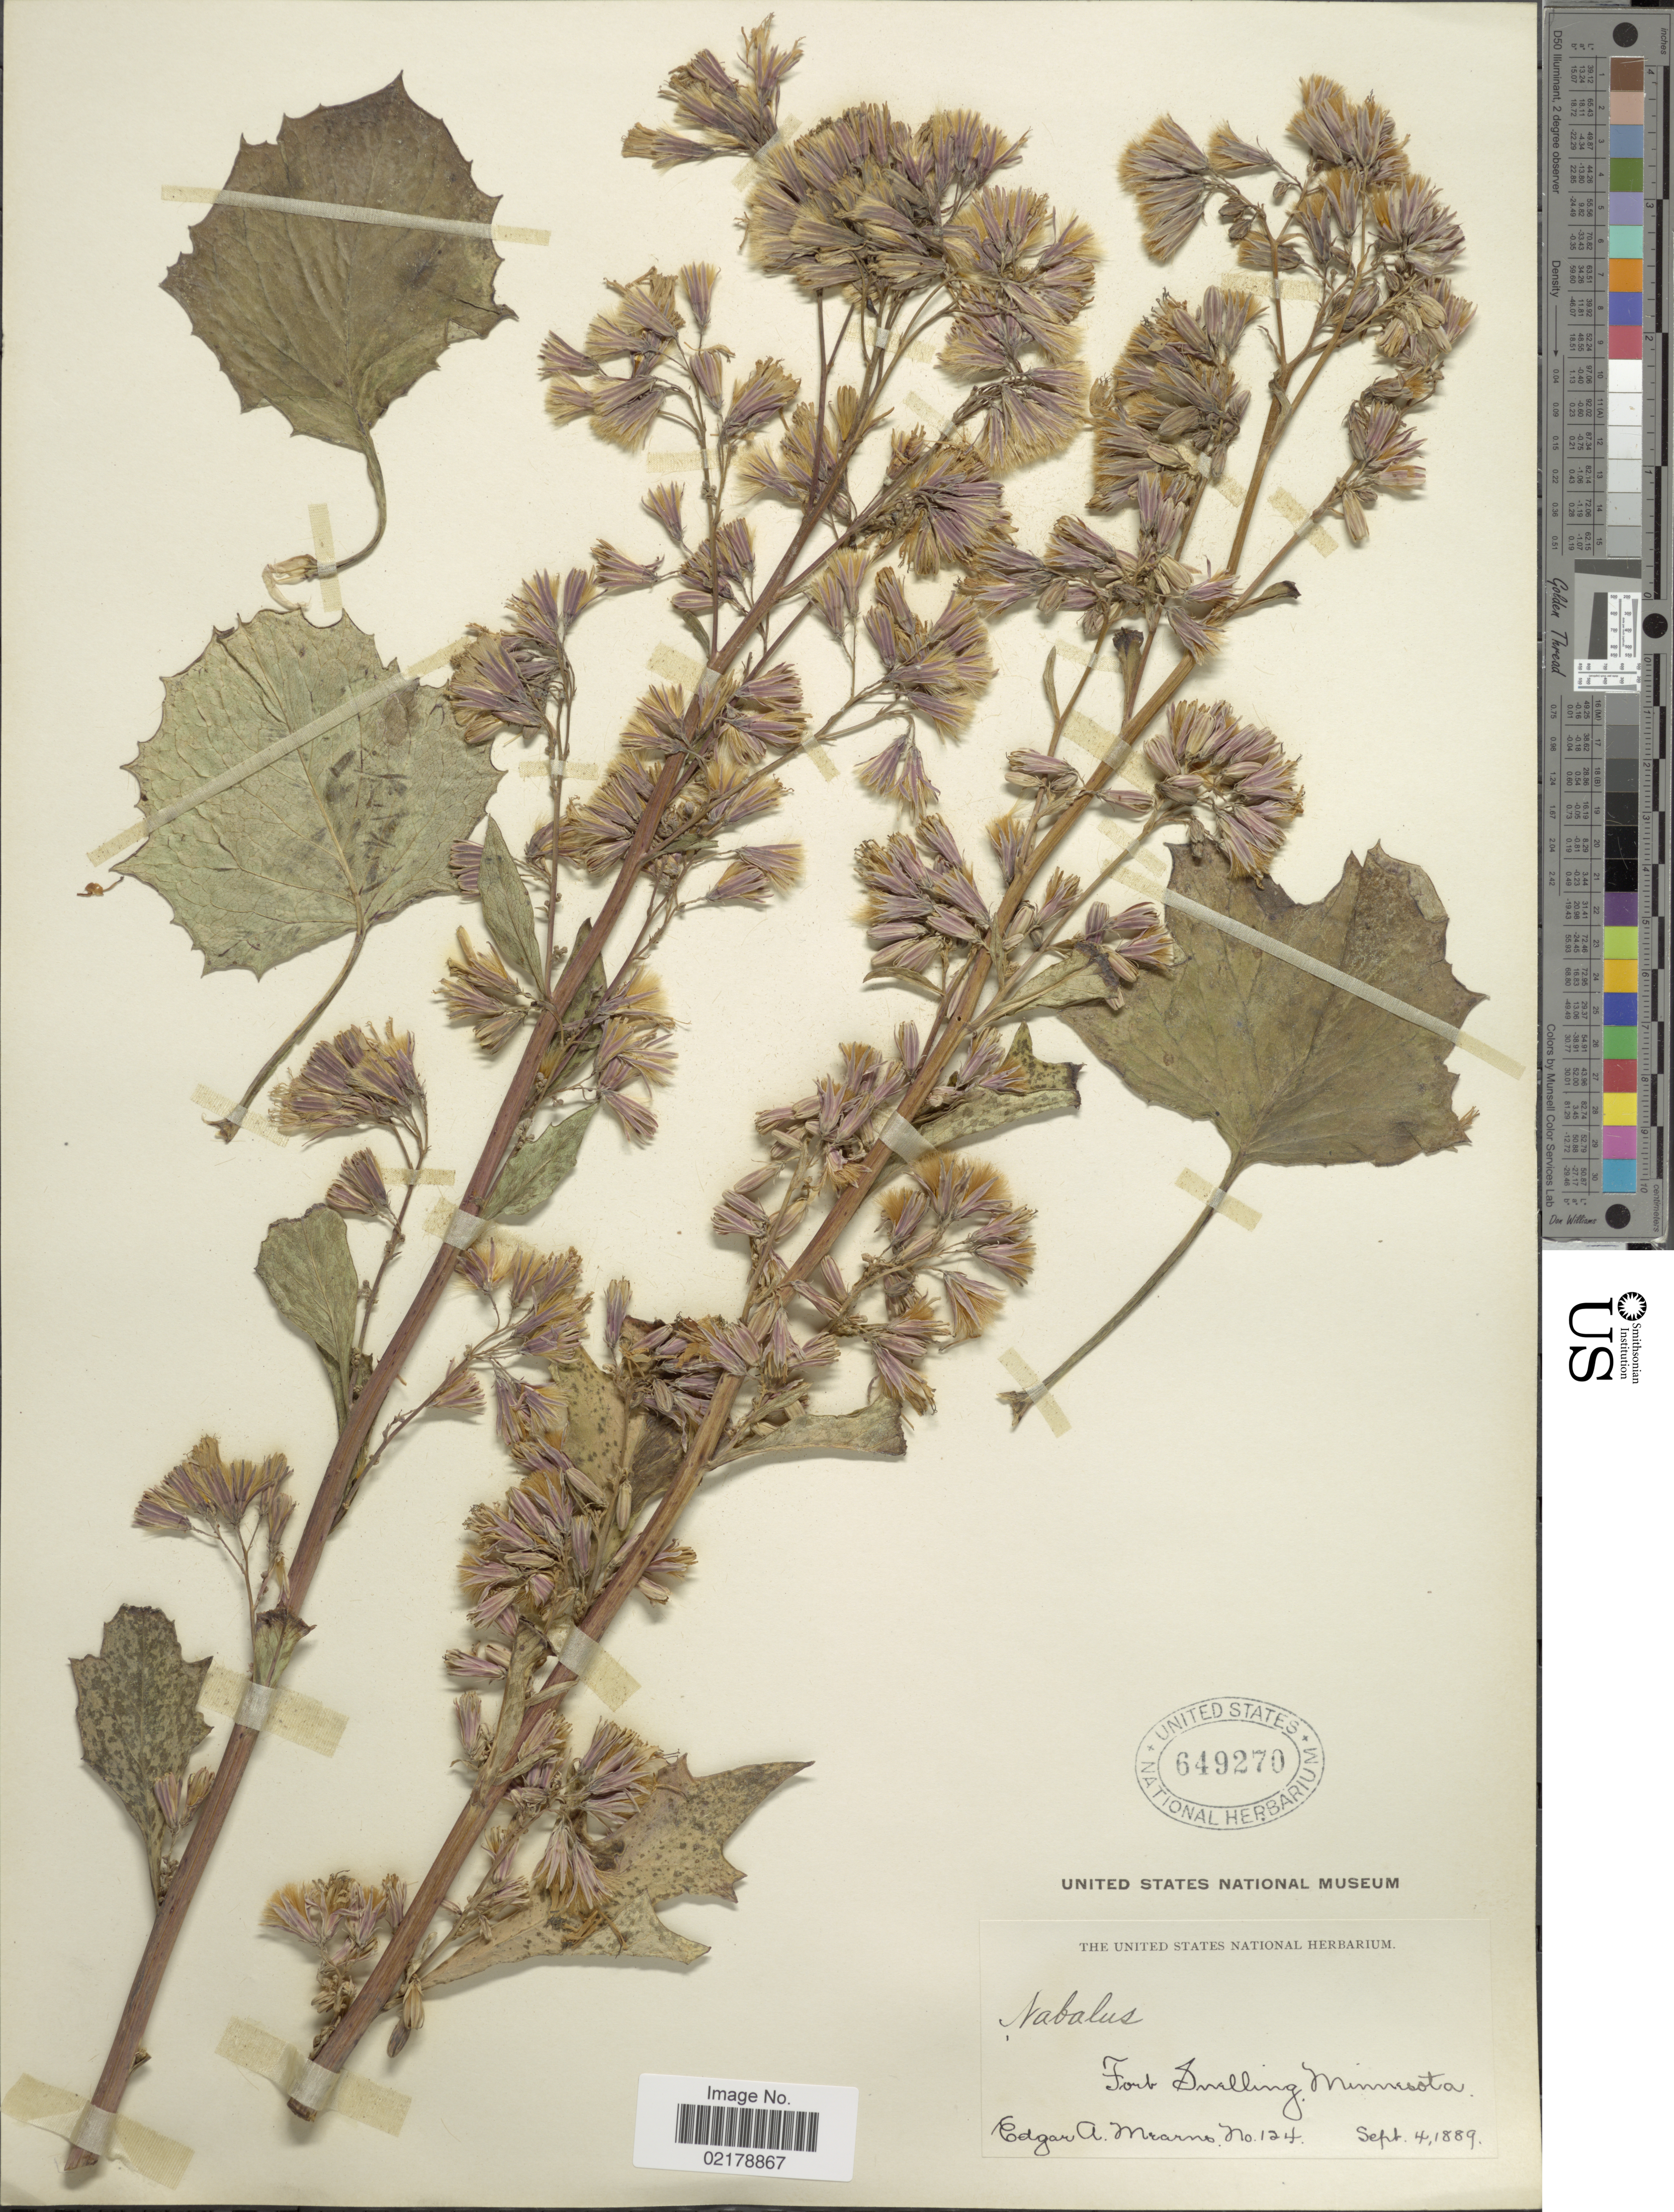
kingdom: Plantae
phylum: Tracheophyta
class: Magnoliopsida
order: Asterales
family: Asteraceae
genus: Nabalus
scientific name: Nabalus albus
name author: (L.) Hook.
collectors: E. A. Mearns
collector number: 124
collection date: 1889-09-04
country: United States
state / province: Minnesota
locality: Fort Snelling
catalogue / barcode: US 649270